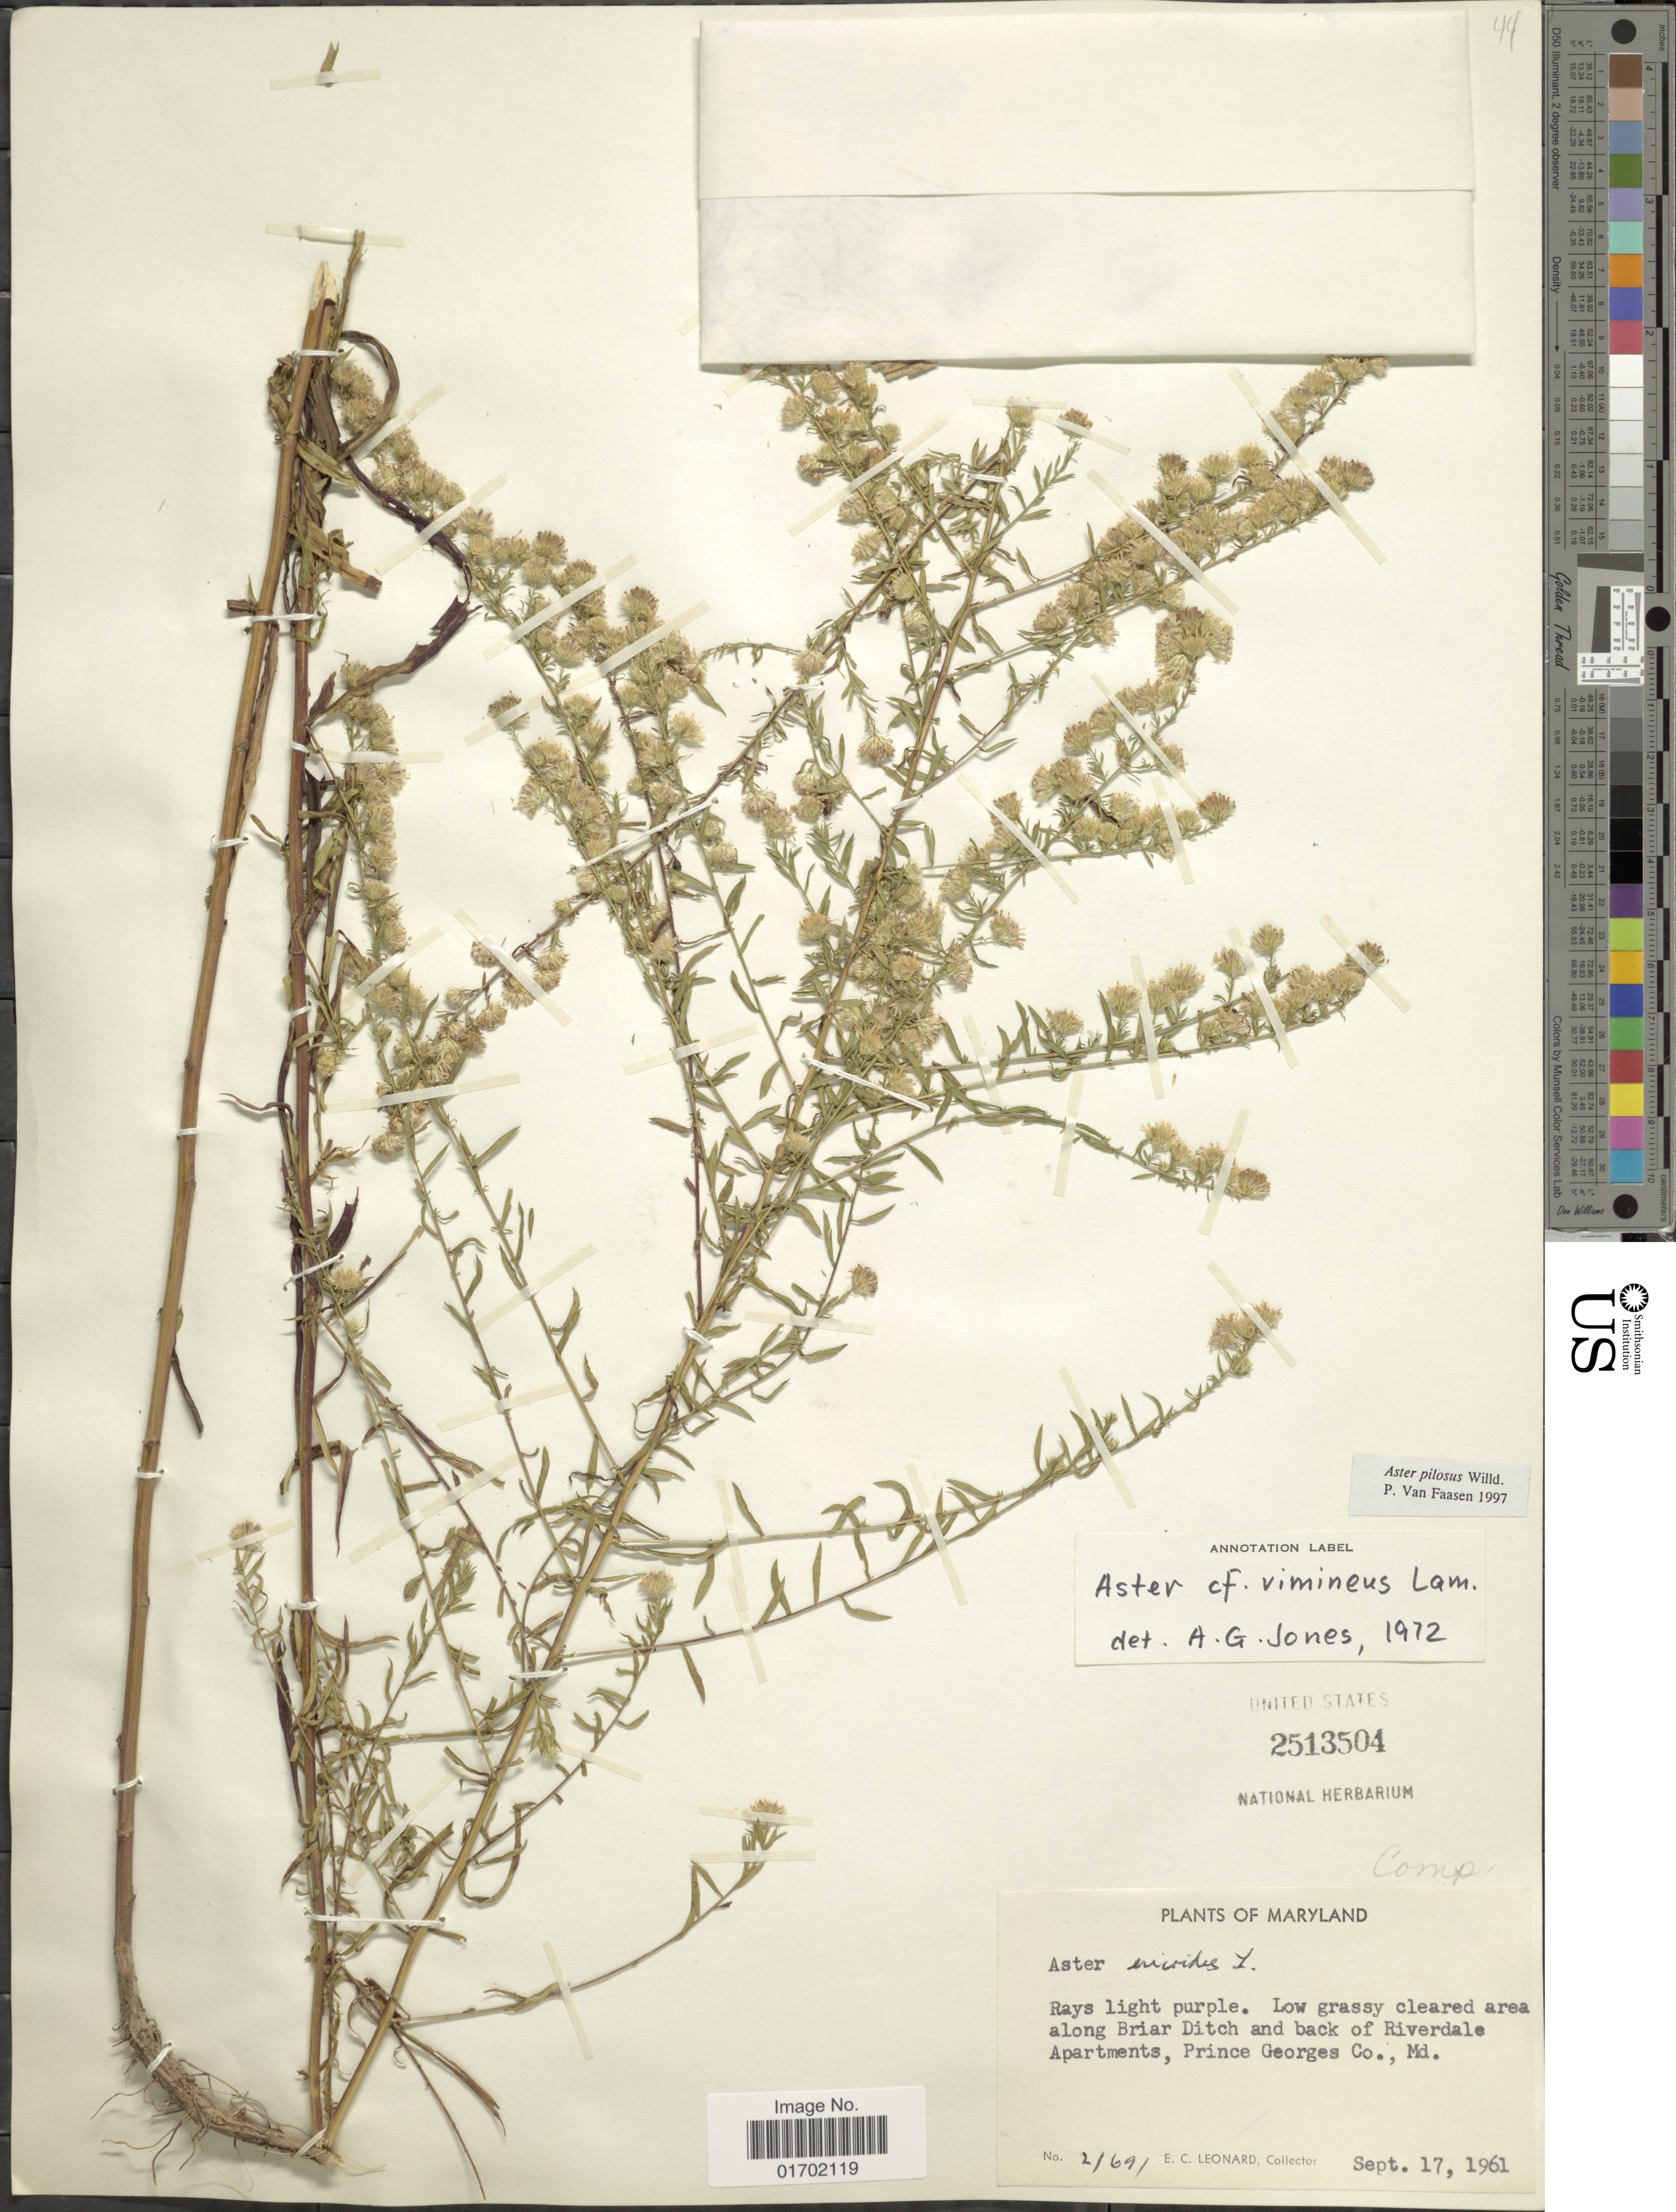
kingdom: Plantae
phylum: Tracheophyta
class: Magnoliopsida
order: Asterales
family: Asteraceae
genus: Symphyotrichum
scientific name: Symphyotrichum pilosum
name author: (Willd.) G.L. Nesom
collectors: E. C. Leonard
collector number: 21691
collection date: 1961-09-17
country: United States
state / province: Maryland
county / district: Prince George's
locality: Along Briar Ditch and back of Riverdale Apartments, Prince Georges Co., Md.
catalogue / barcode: US 2513504